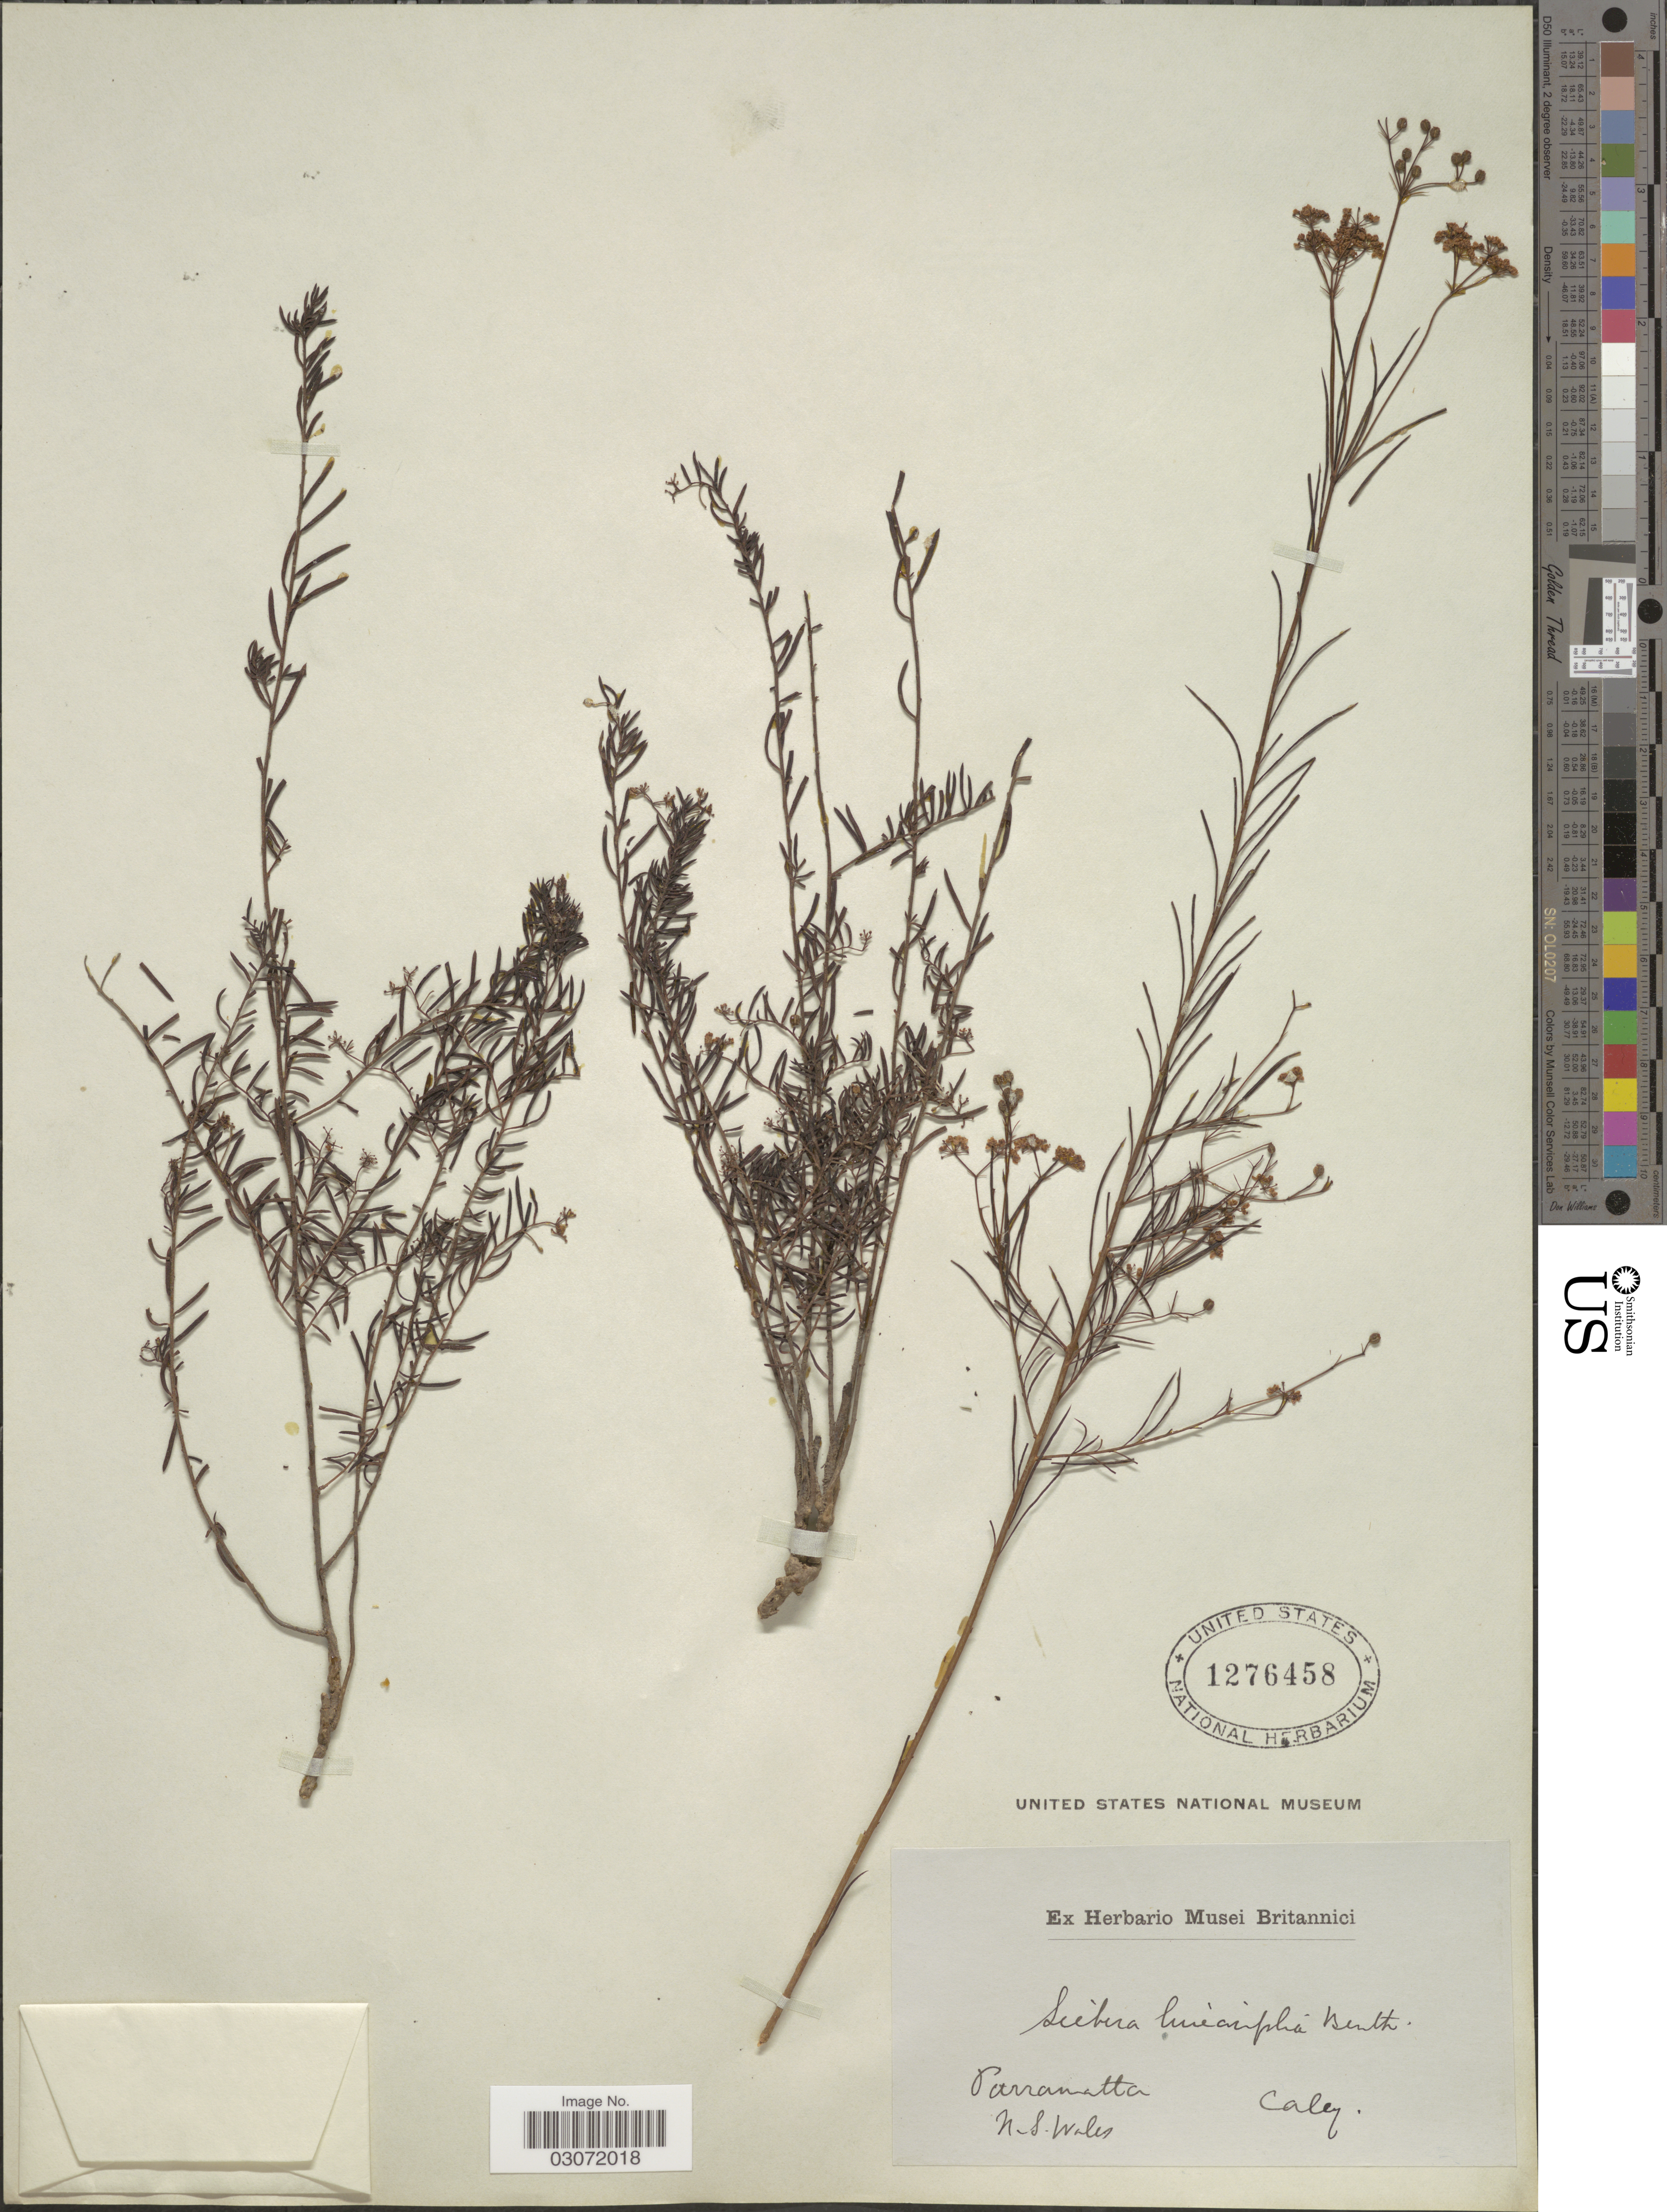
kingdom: Plantae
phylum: Tracheophyta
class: Magnoliopsida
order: Apiales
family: Apiaceae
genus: Platysace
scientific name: Platysace linearifolia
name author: (Cav.) C. Norman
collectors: -. Caley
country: Australia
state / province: New South Wales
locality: Parramatta. N.S.Wales.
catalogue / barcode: US 1276458